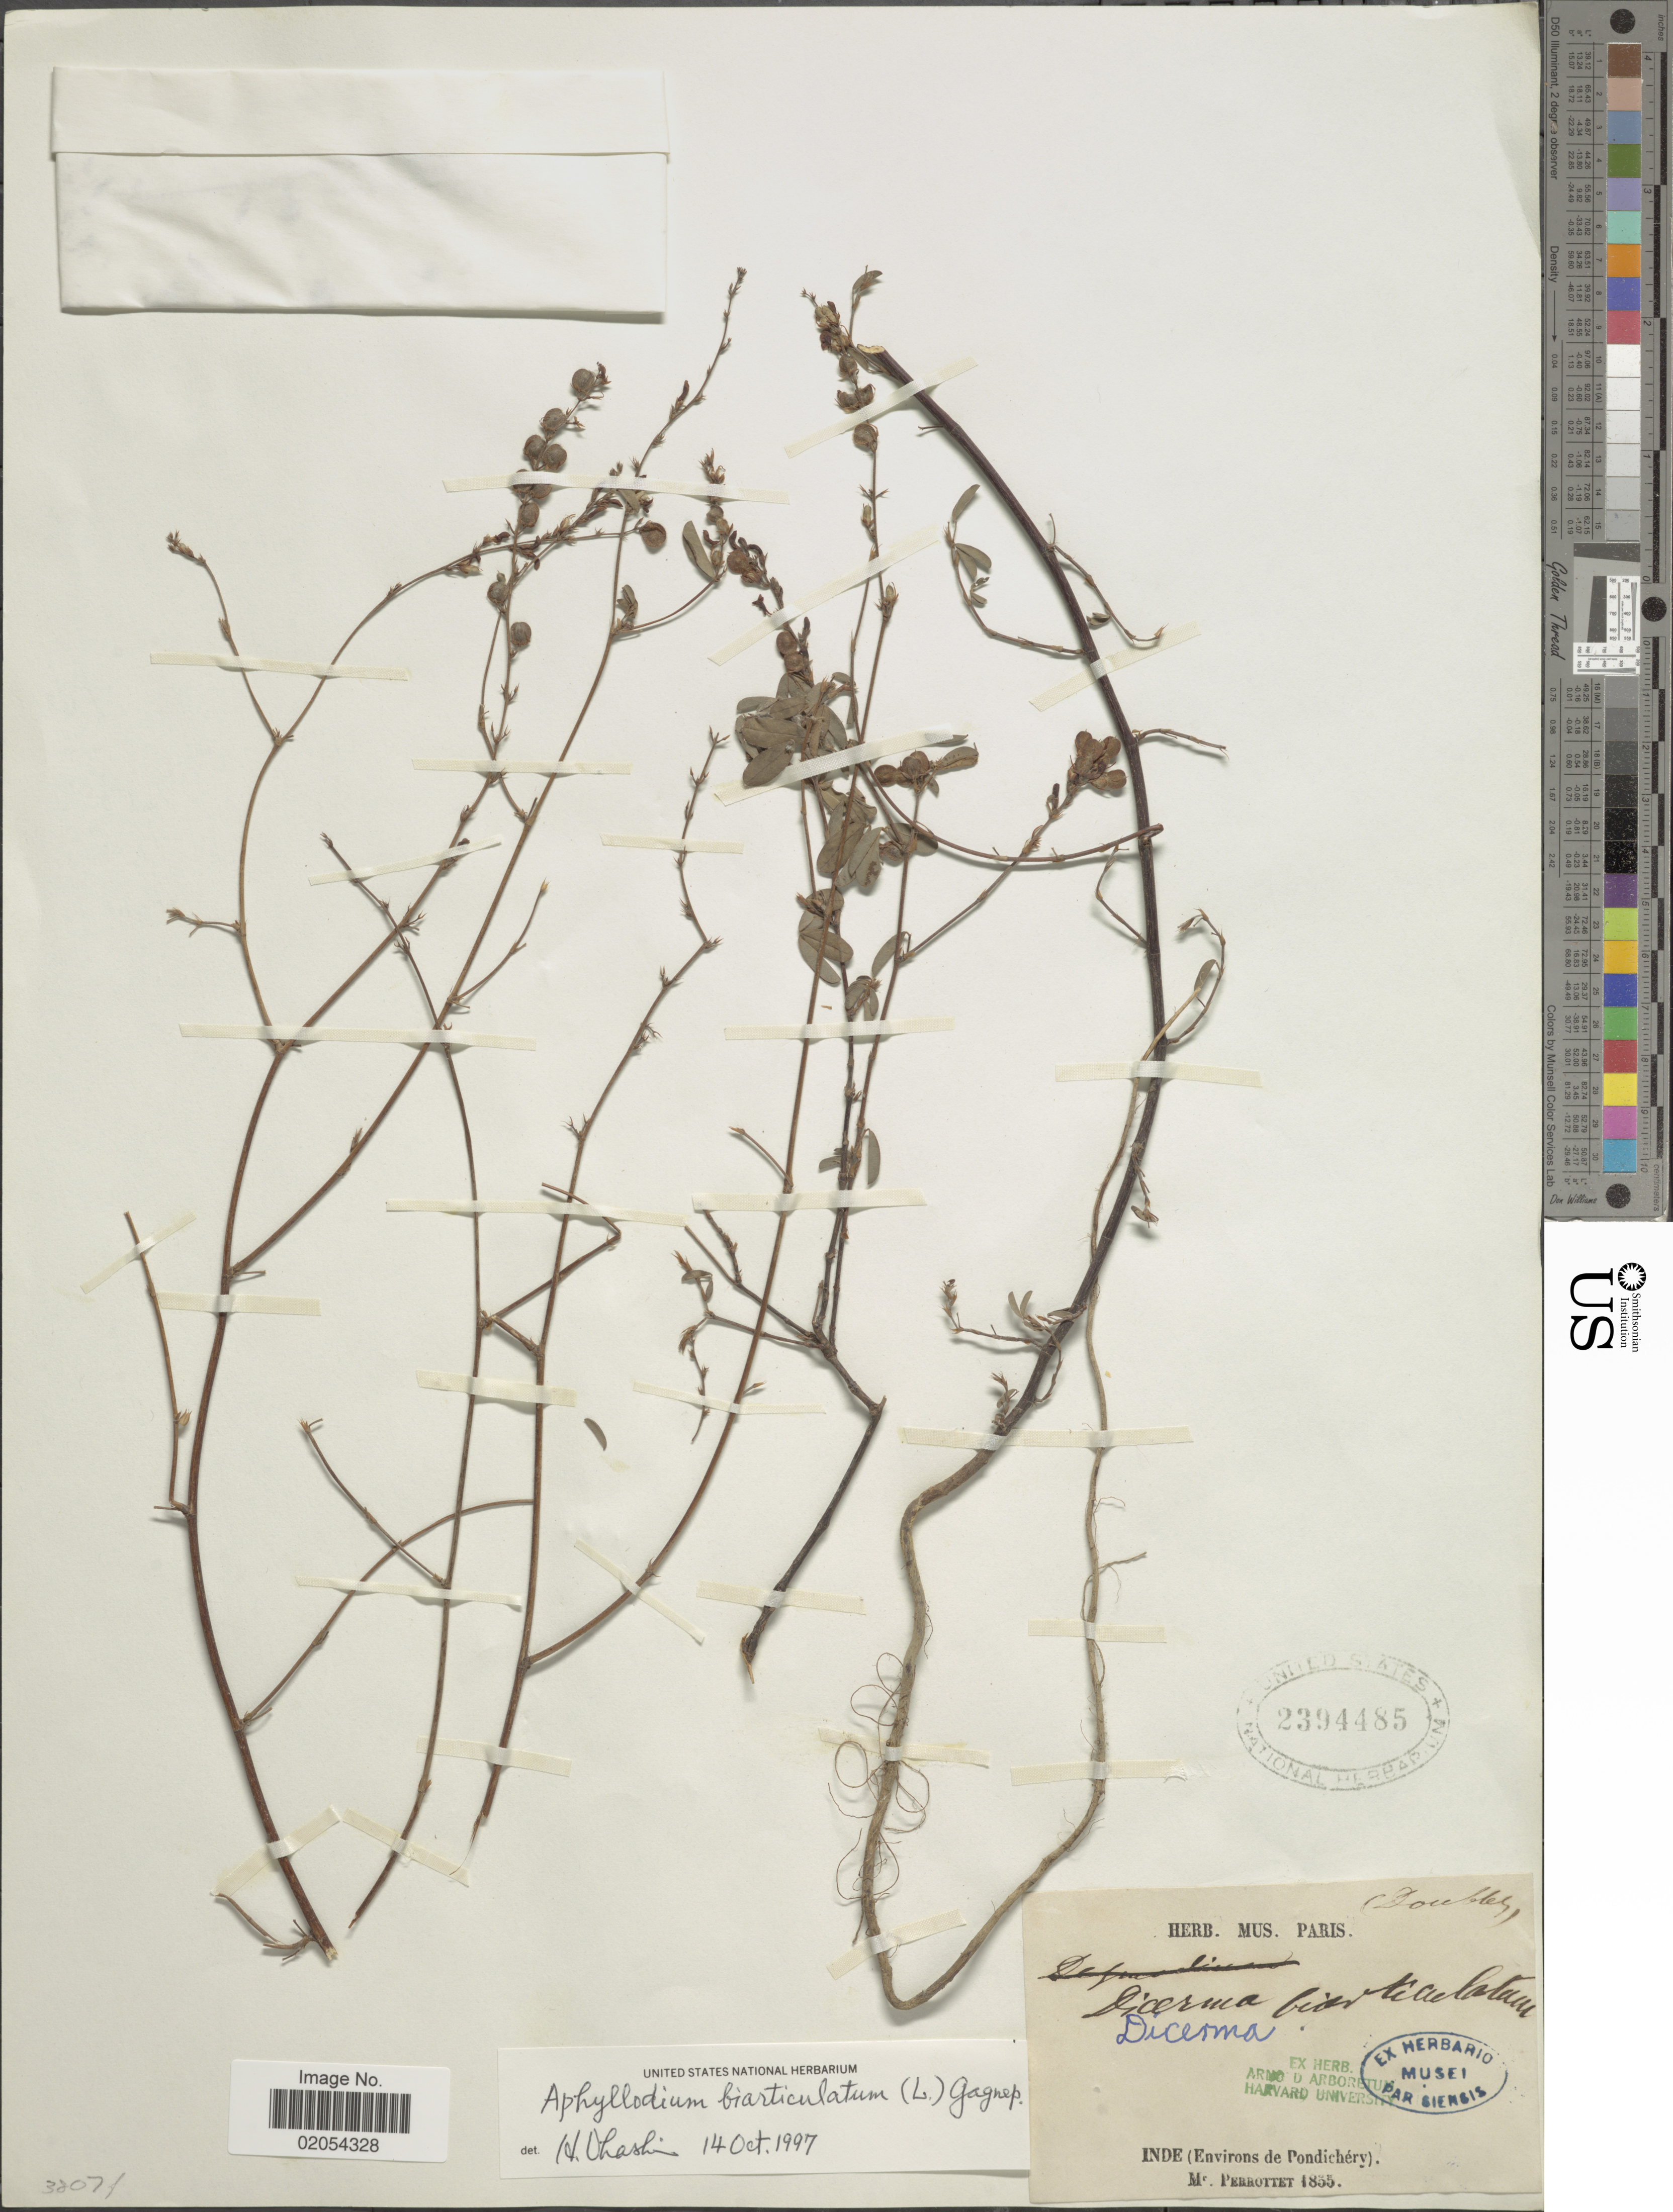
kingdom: Plantae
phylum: Tracheophyta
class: Magnoliopsida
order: Fabales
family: Fabaceae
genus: Aphyllodium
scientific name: Aphyllodium biarticulatum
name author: (L.) Gagnep.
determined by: Strong, Mark T., (BOT), Smithsonian Institution - National Museum of Natural History (UNITED STATES)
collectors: Perrottet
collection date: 1855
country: India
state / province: Pondicherry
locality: Inde (Environs de Pondichery)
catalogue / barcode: US 2394485